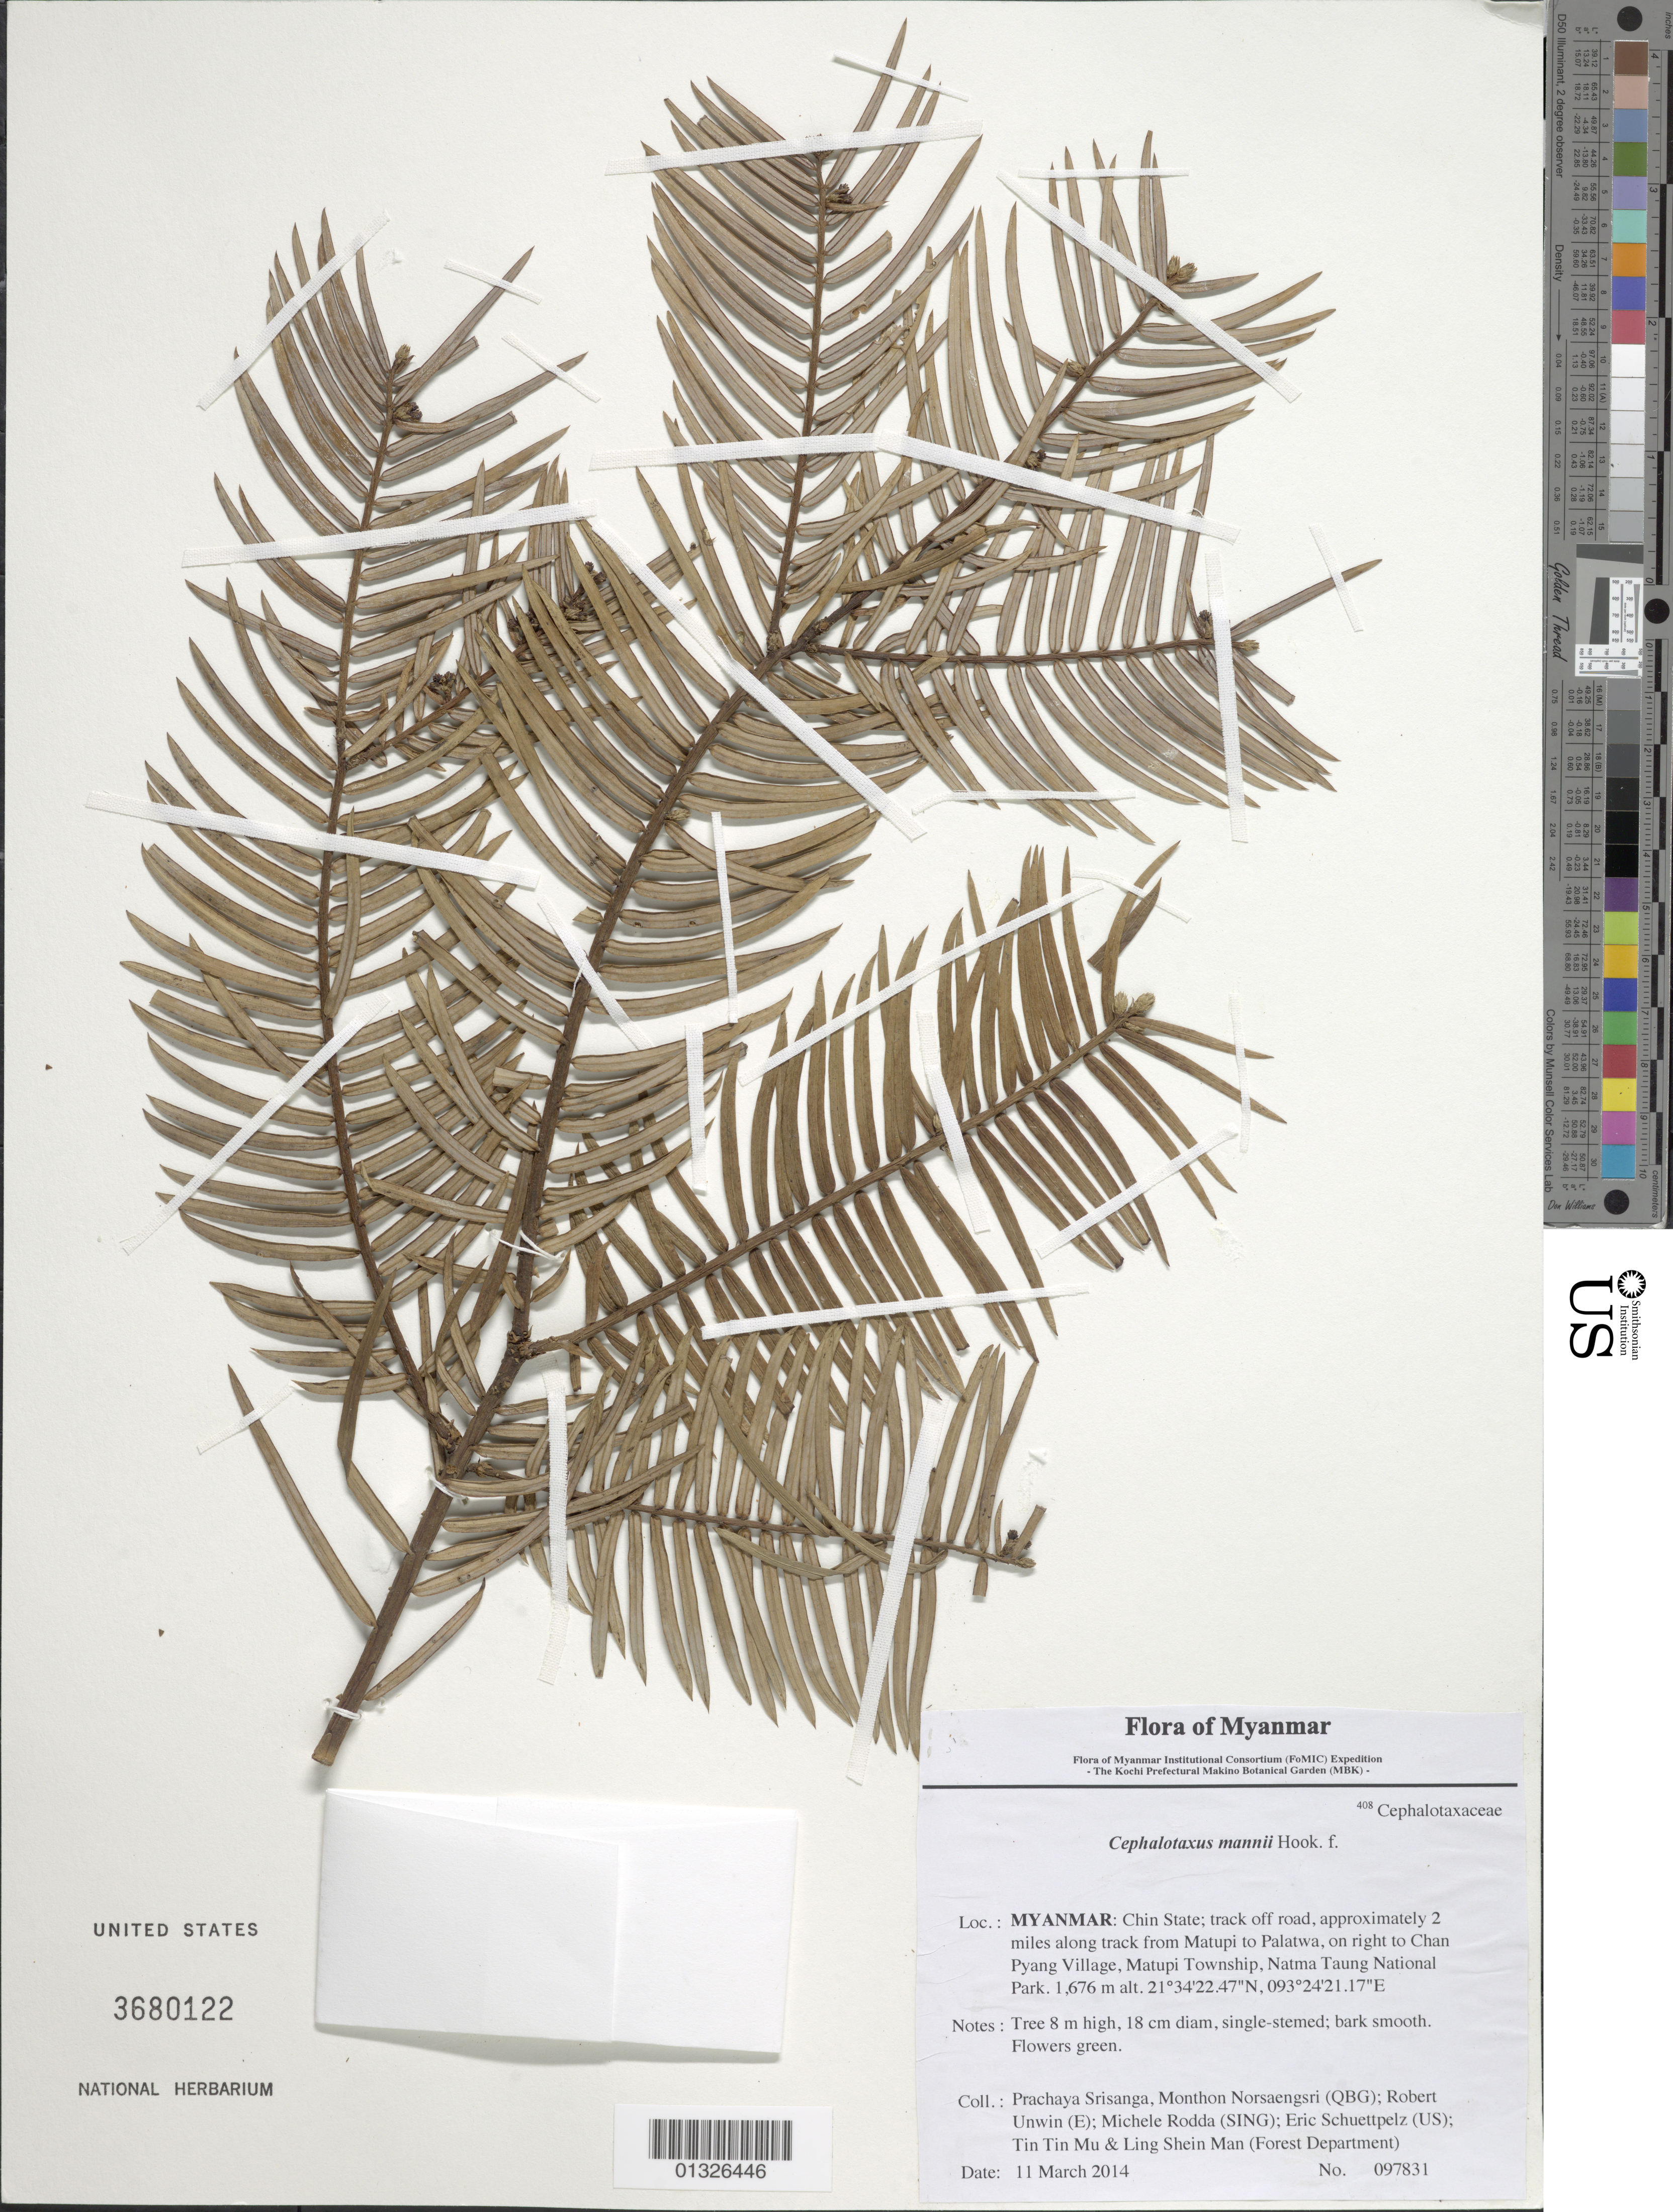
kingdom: Plantae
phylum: Tracheophyta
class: Pinopsida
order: Pinales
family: Cephalotaxaceae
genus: Cephalotaxus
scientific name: Cephalotaxus mannii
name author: Hook. f.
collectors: P. Srisanga, M. Norsaengsri, R. Unwin, M. Rodda, E. Schuettpelz, Tin Tin Mu & Ling Shein Man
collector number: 97831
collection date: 2014-03-11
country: Myanmar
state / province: Chin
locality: Track off road, approximately 2 miles along track from Matupi to Palatwa, on right to Chan Pyang Village, Matupi Township, Natma Taung National Park.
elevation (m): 1676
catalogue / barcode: US 3680122